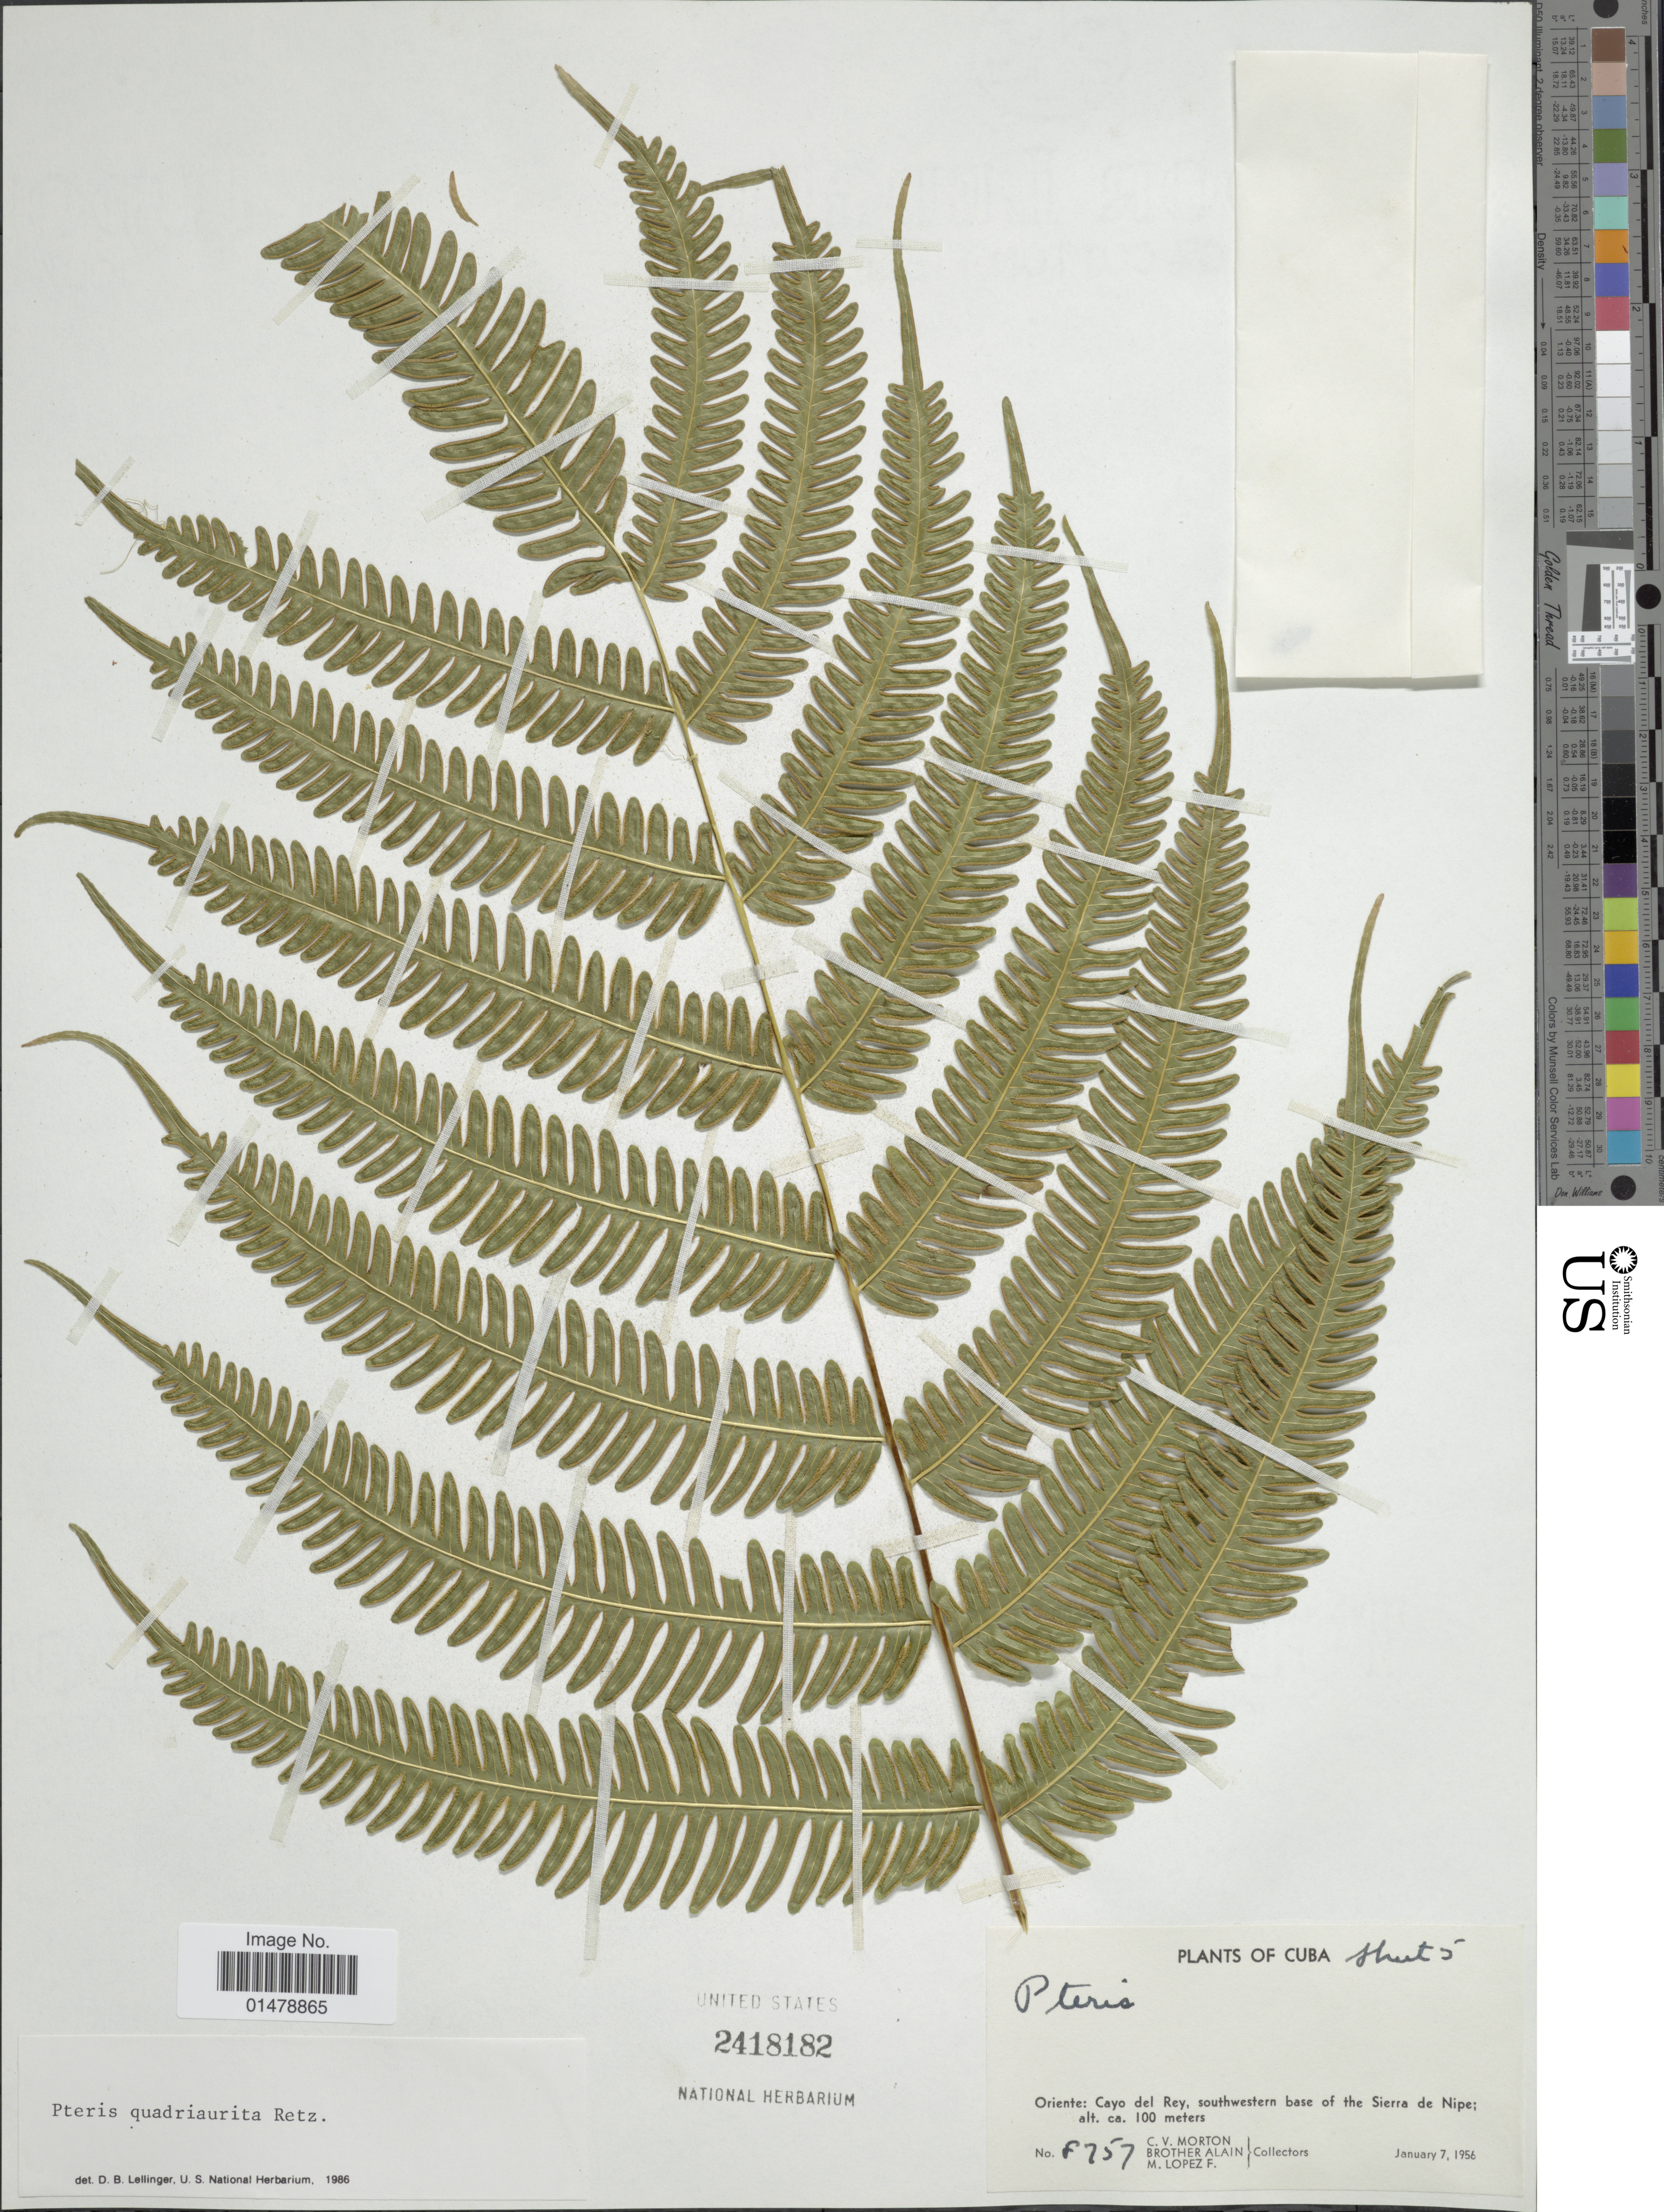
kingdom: Plantae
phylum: Tracheophyta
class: Polypodiopsida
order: Polypodiales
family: Pteridaceae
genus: Pteris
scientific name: Pteris quadriaurita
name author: Retz.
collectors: C. V. Morton, Bro. Alain - DO NOT USE & M. López Figueiras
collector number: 8757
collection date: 1956-01-07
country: Cuba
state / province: Oriente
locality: Cayo del Rey, southwestern base of the Sierra de Nipe.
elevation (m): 100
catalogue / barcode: US 2418182